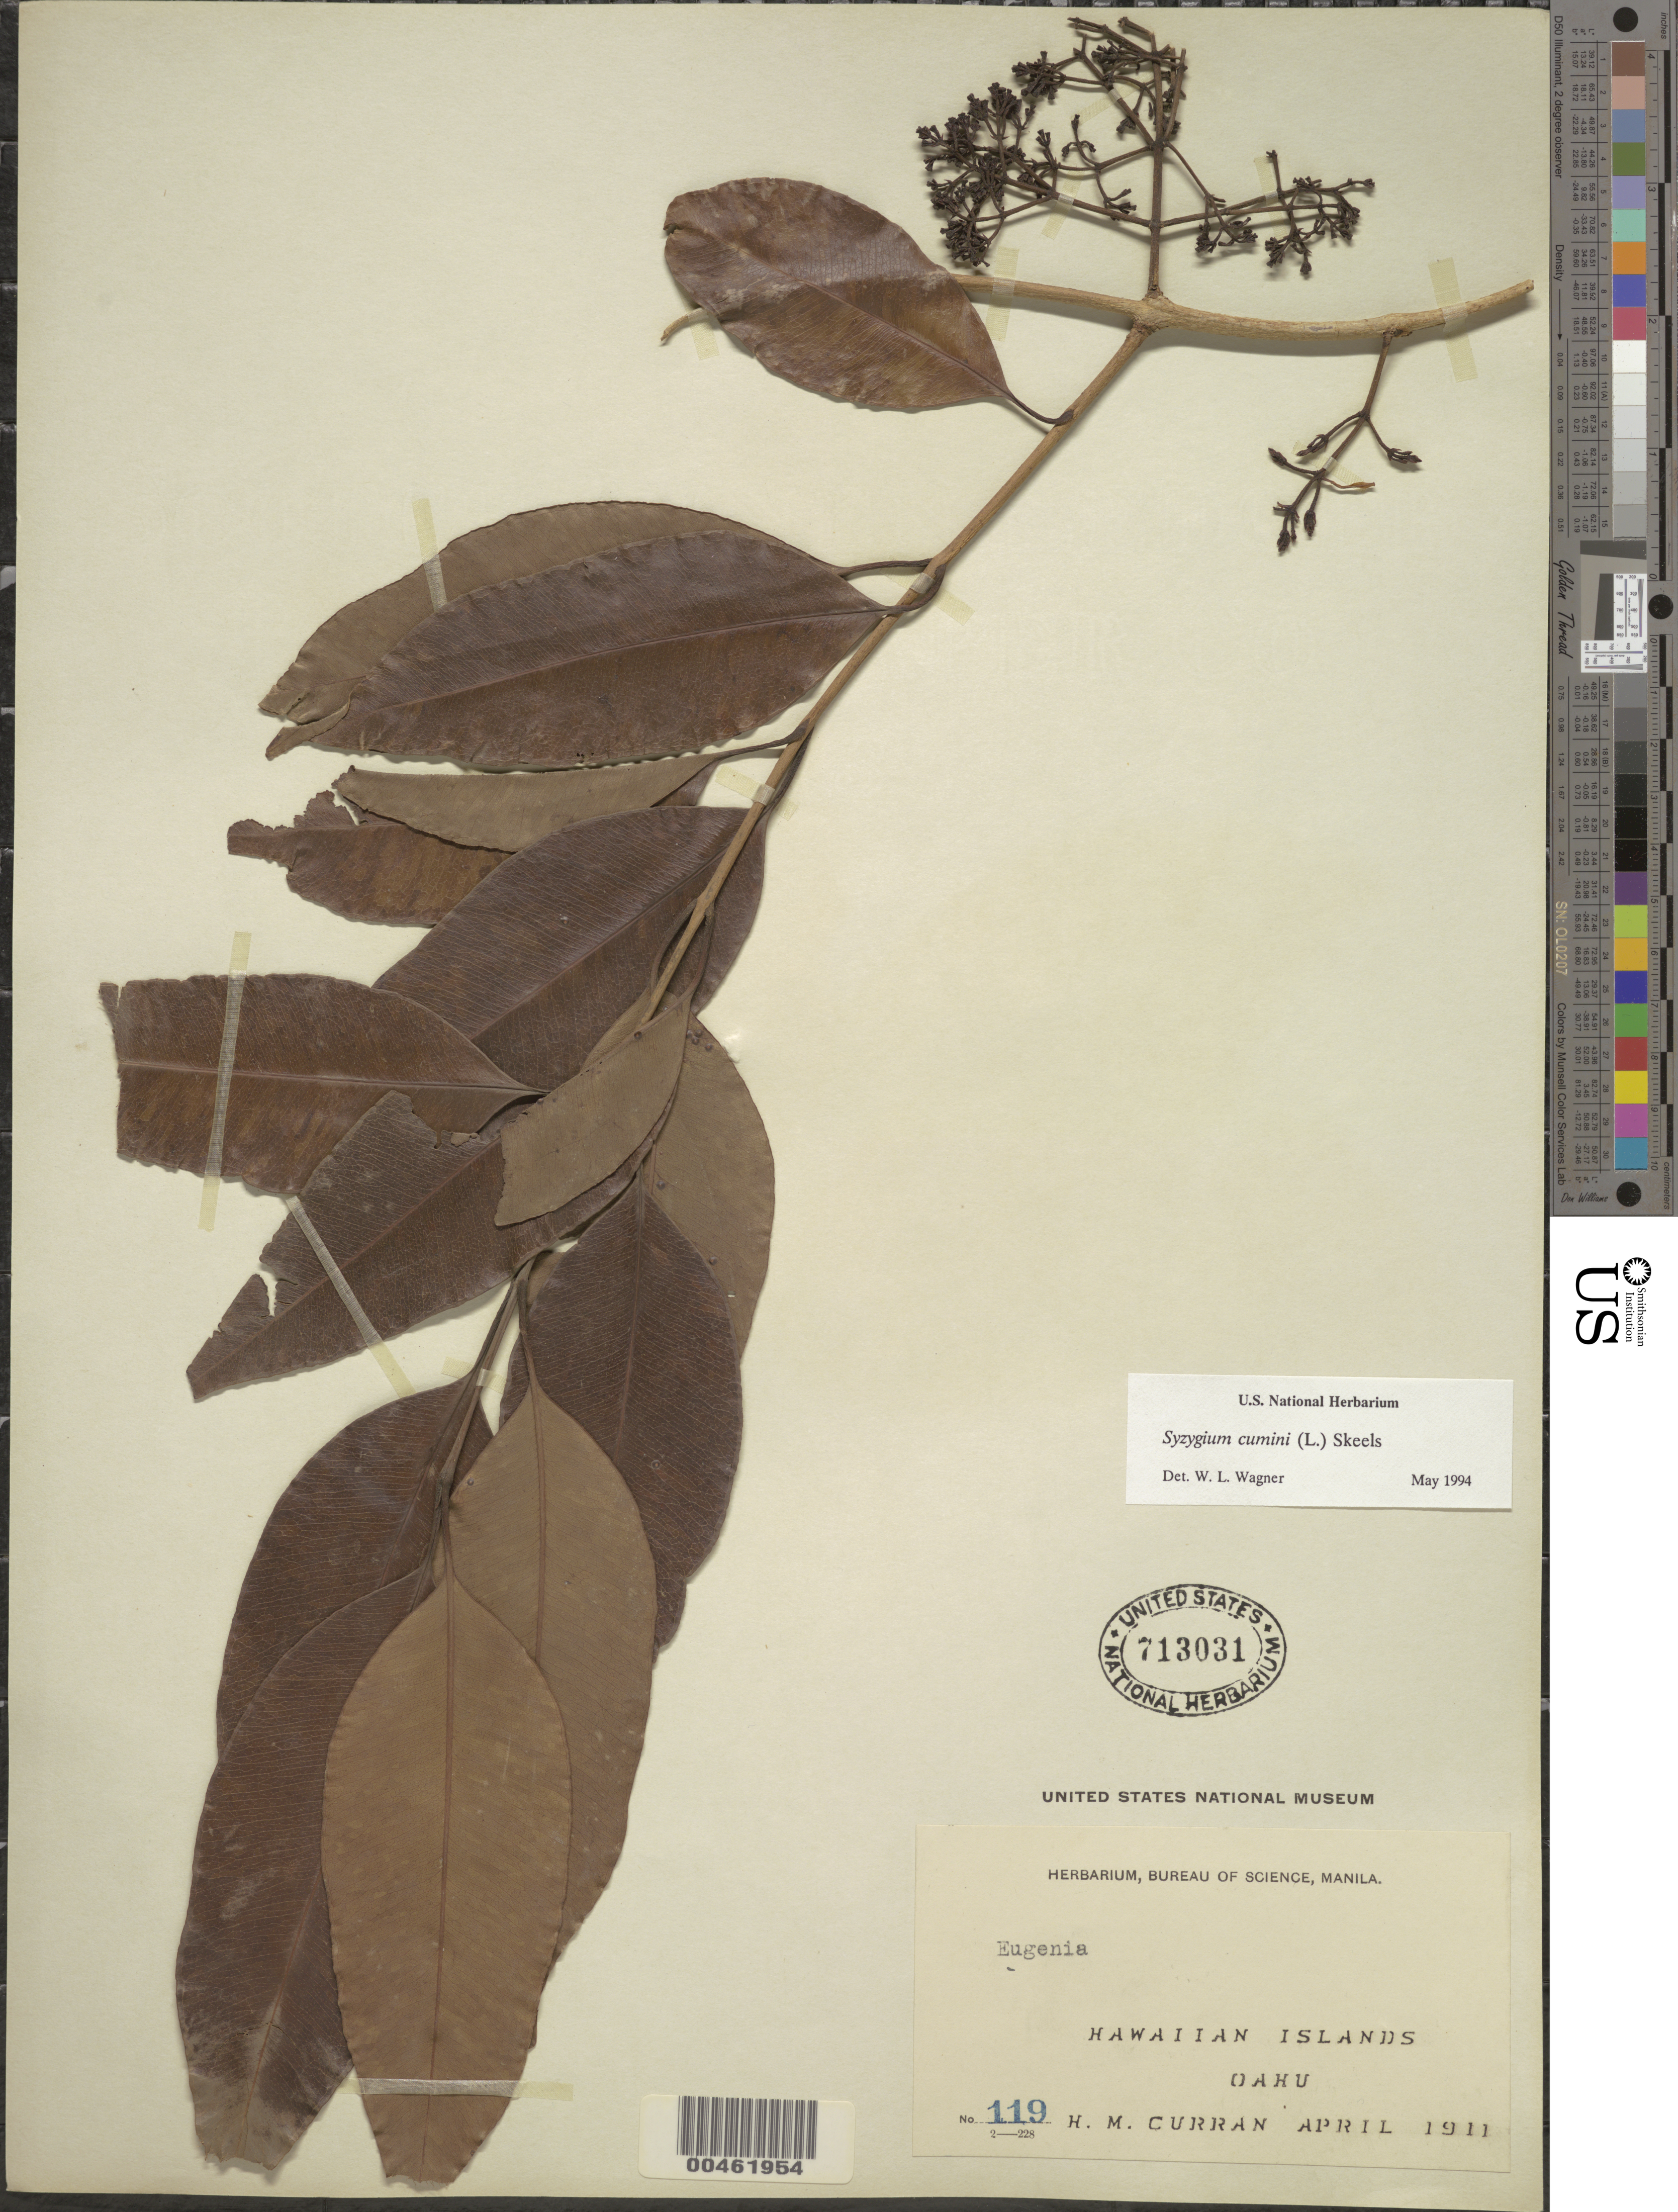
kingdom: Plantae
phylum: Tracheophyta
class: Magnoliopsida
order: Myrtales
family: Myrtaceae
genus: Syzygium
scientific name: Syzygium cumini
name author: (L.) Skeels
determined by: Wagner, W. L., (BOT), Smithsonian Institution - National Museum of Natural History (UNITED STATES)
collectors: H. M. Curran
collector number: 119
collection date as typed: Apr 1911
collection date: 1911-04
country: United States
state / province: Hawaii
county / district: Honolulu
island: Oahu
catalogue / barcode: US 713031